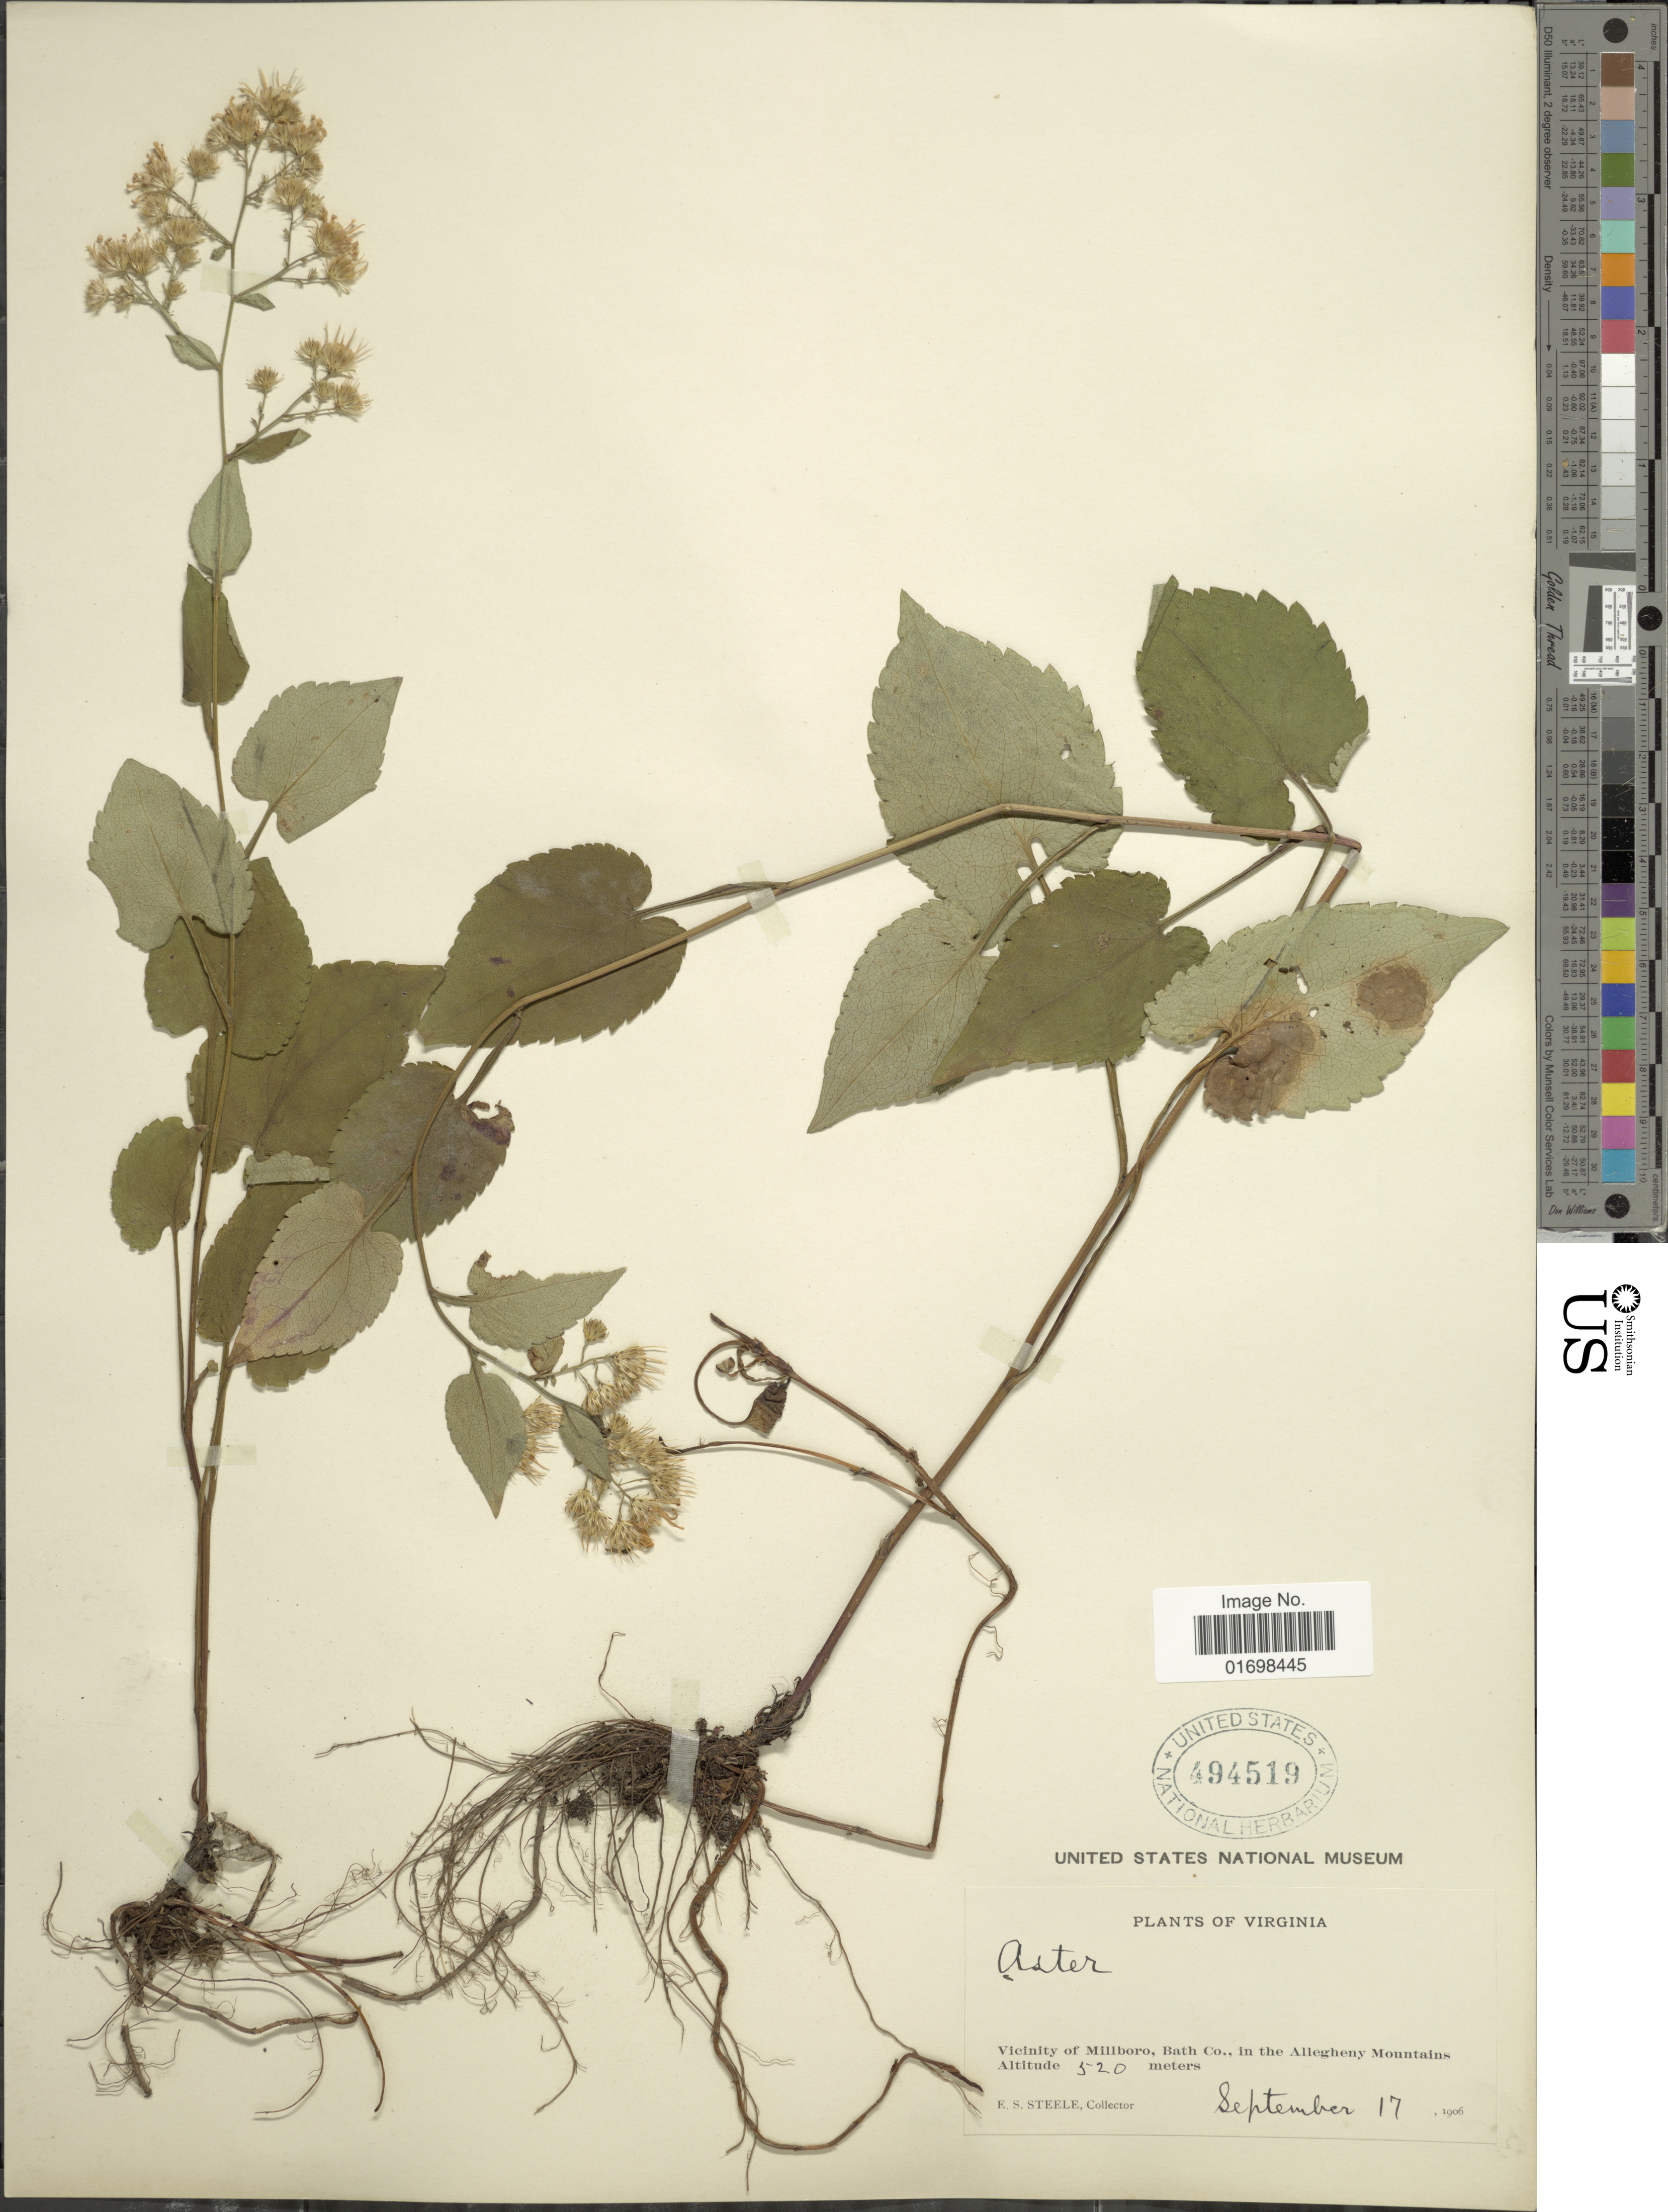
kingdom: Plantae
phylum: Tracheophyta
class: Magnoliopsida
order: Asterales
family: Asteraceae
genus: Symphyotrichum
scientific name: Symphyotrichum cordifolium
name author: (L.) G.L. Nesom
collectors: E. Steele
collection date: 1906-09-17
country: United States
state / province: Virginia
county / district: Bath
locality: Virginia. Vicinity of Millboro, Bath Co., in the Allegheny Mountains.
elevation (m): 520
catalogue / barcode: US 494519